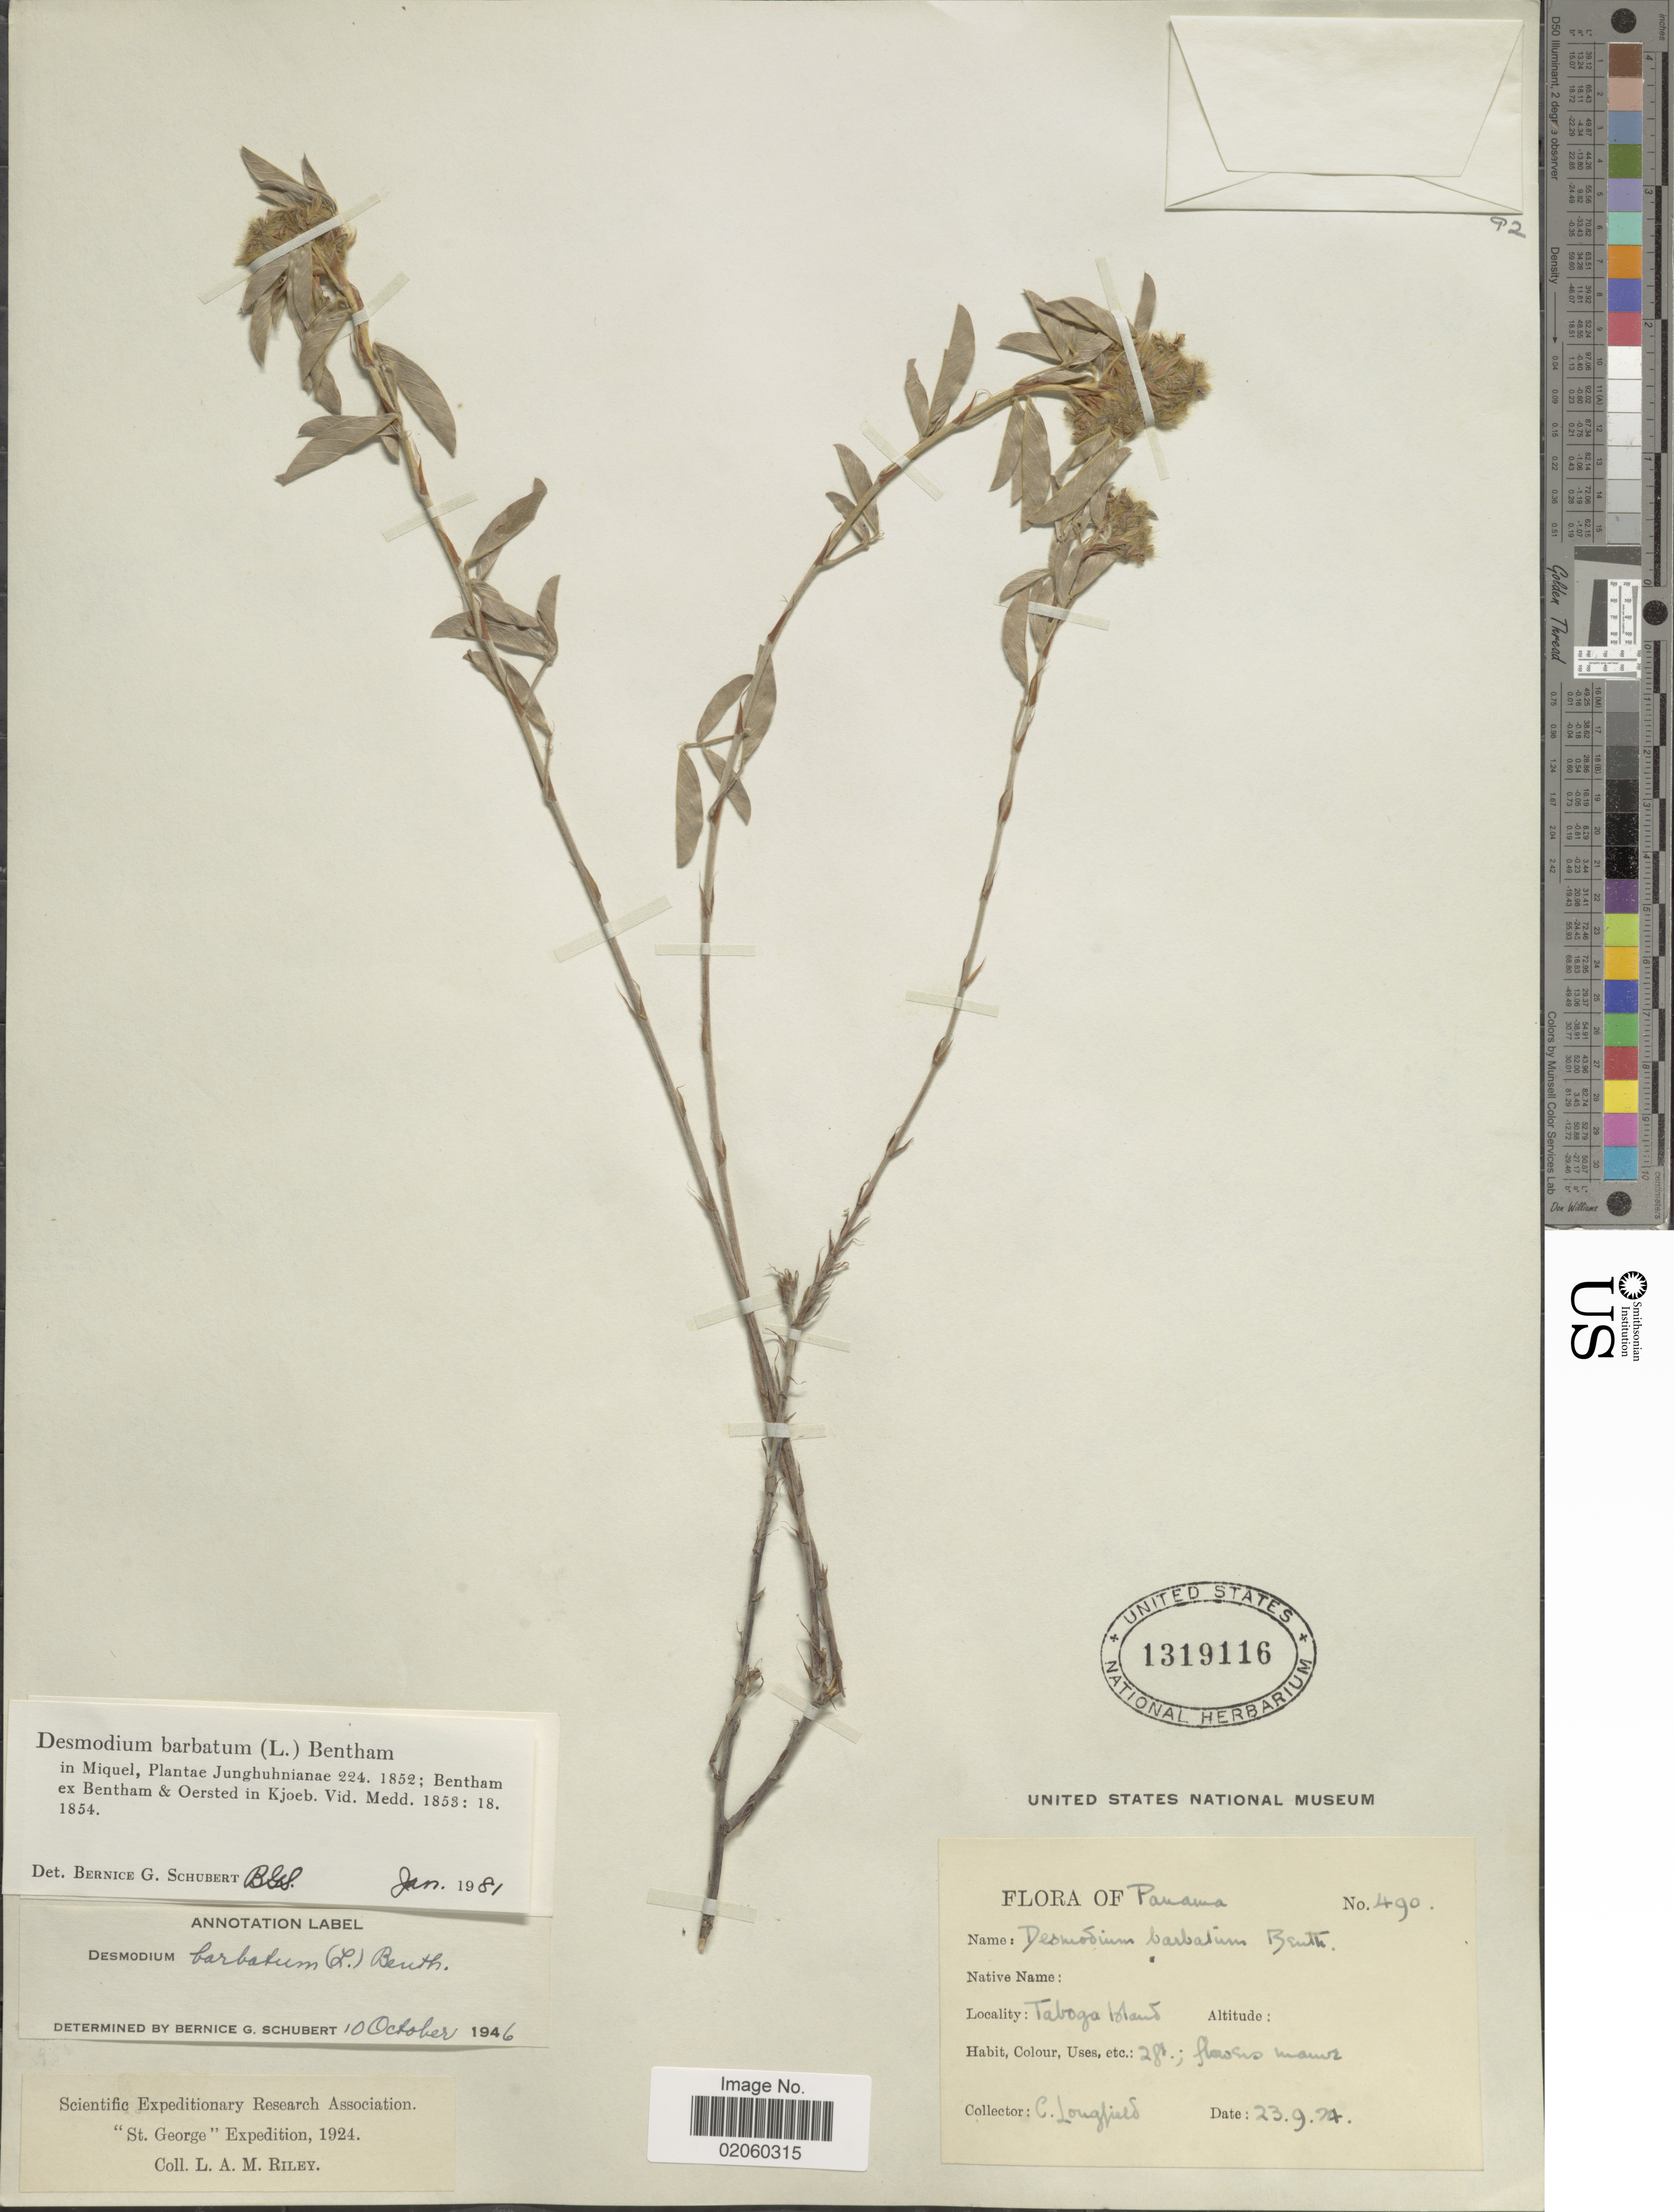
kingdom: Plantae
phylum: Tracheophyta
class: Magnoliopsida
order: Fabales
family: Fabaceae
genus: Grona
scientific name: Grona barbata var. barbata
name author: (L.) H. Ohashi & K. Ohashi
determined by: Strong, Mark T., (BOT), Smithsonian Institution - National Museum of Natural History (UNITED STATES)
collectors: C. Longfield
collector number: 490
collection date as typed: Transcribed d/m/y: 23/9/27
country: Panama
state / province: Panamá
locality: Taboga Island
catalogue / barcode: US 1319116